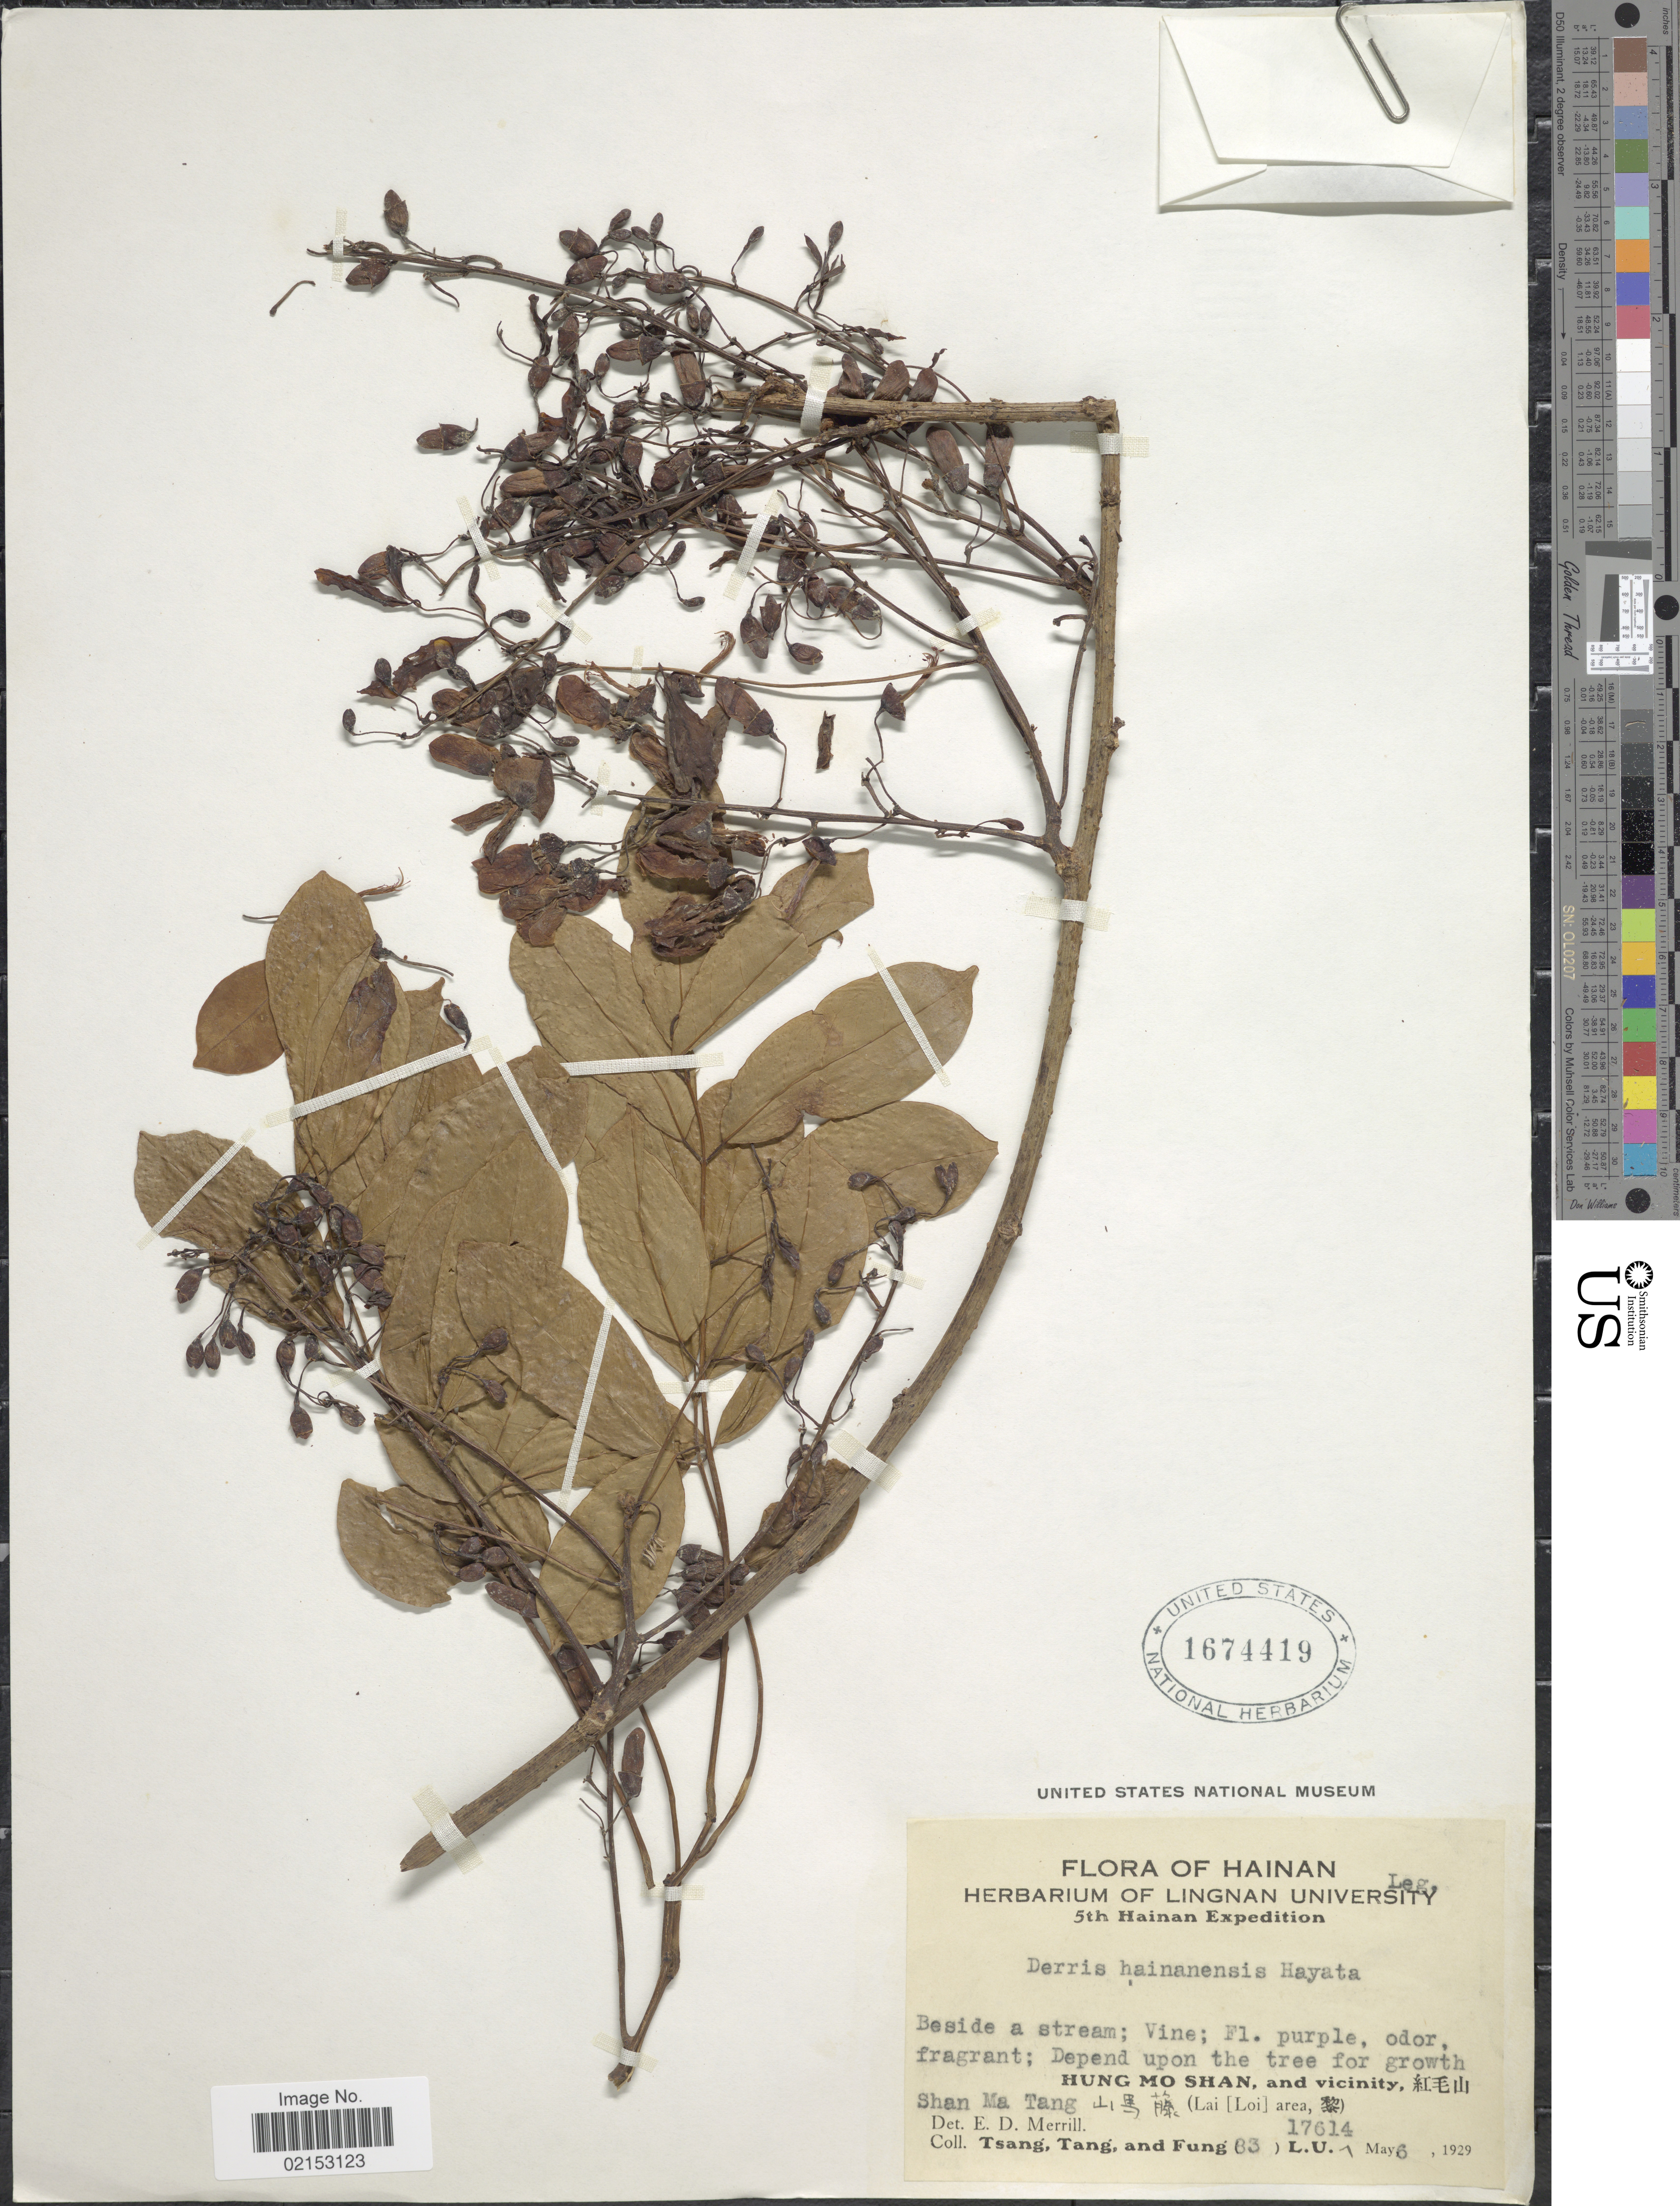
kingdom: Plantae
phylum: Tracheophyta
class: Magnoliopsida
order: Fabales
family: Fabaceae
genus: Derris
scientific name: Derris hainanensis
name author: Hayata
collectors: -. T'sang, -- Tang & Fung, --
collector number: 83 L.U. 17614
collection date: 1929-05-06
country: China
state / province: Hainan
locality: Beside a stream; Hung Mo Shan, and vicinity, Shan Ma Tang (Lai [Loi] area).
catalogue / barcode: US 1674419